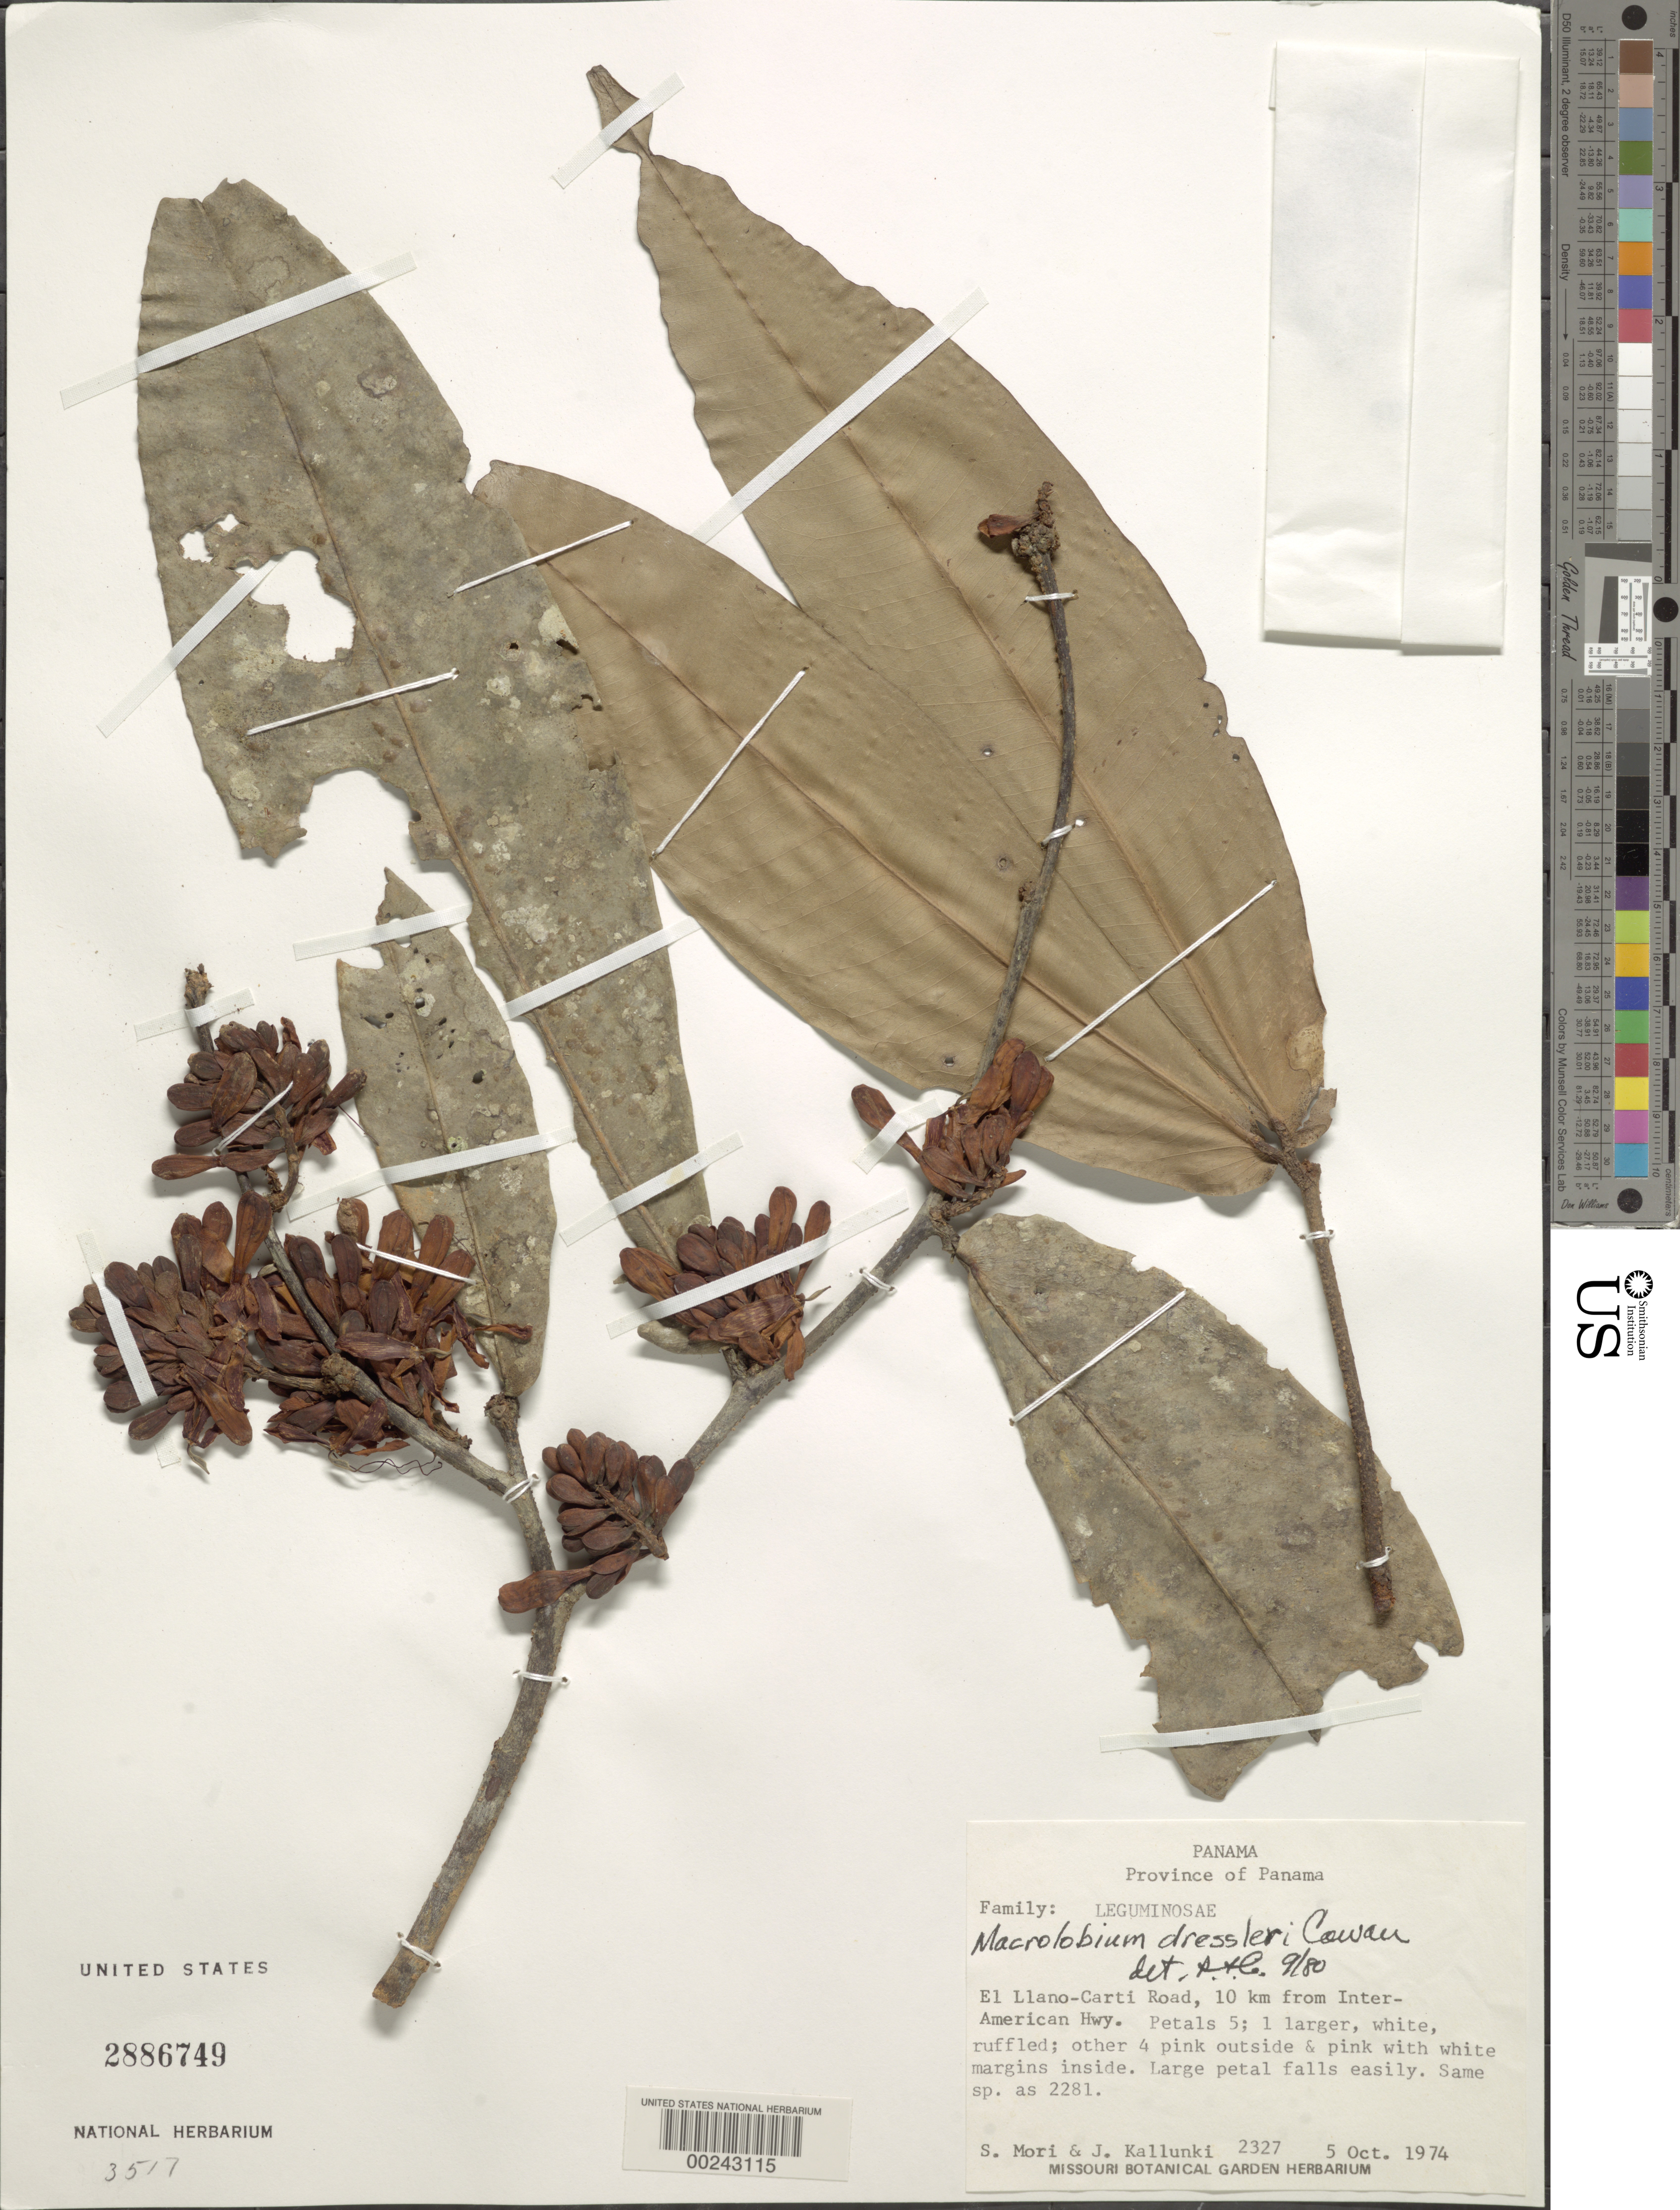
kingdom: Plantae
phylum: Tracheophyta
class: Magnoliopsida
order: Fabales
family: Fabaceae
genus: Macrolobium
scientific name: Macrolobium dressleri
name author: R.S. Cowan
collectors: S. Mori & J. Kallunki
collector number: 2327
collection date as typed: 05 Oct 1974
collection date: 1974-10-05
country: Panama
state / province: Panamá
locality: El Llano-Carti road, 10 km from inter-American Hwy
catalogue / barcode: US 2886749